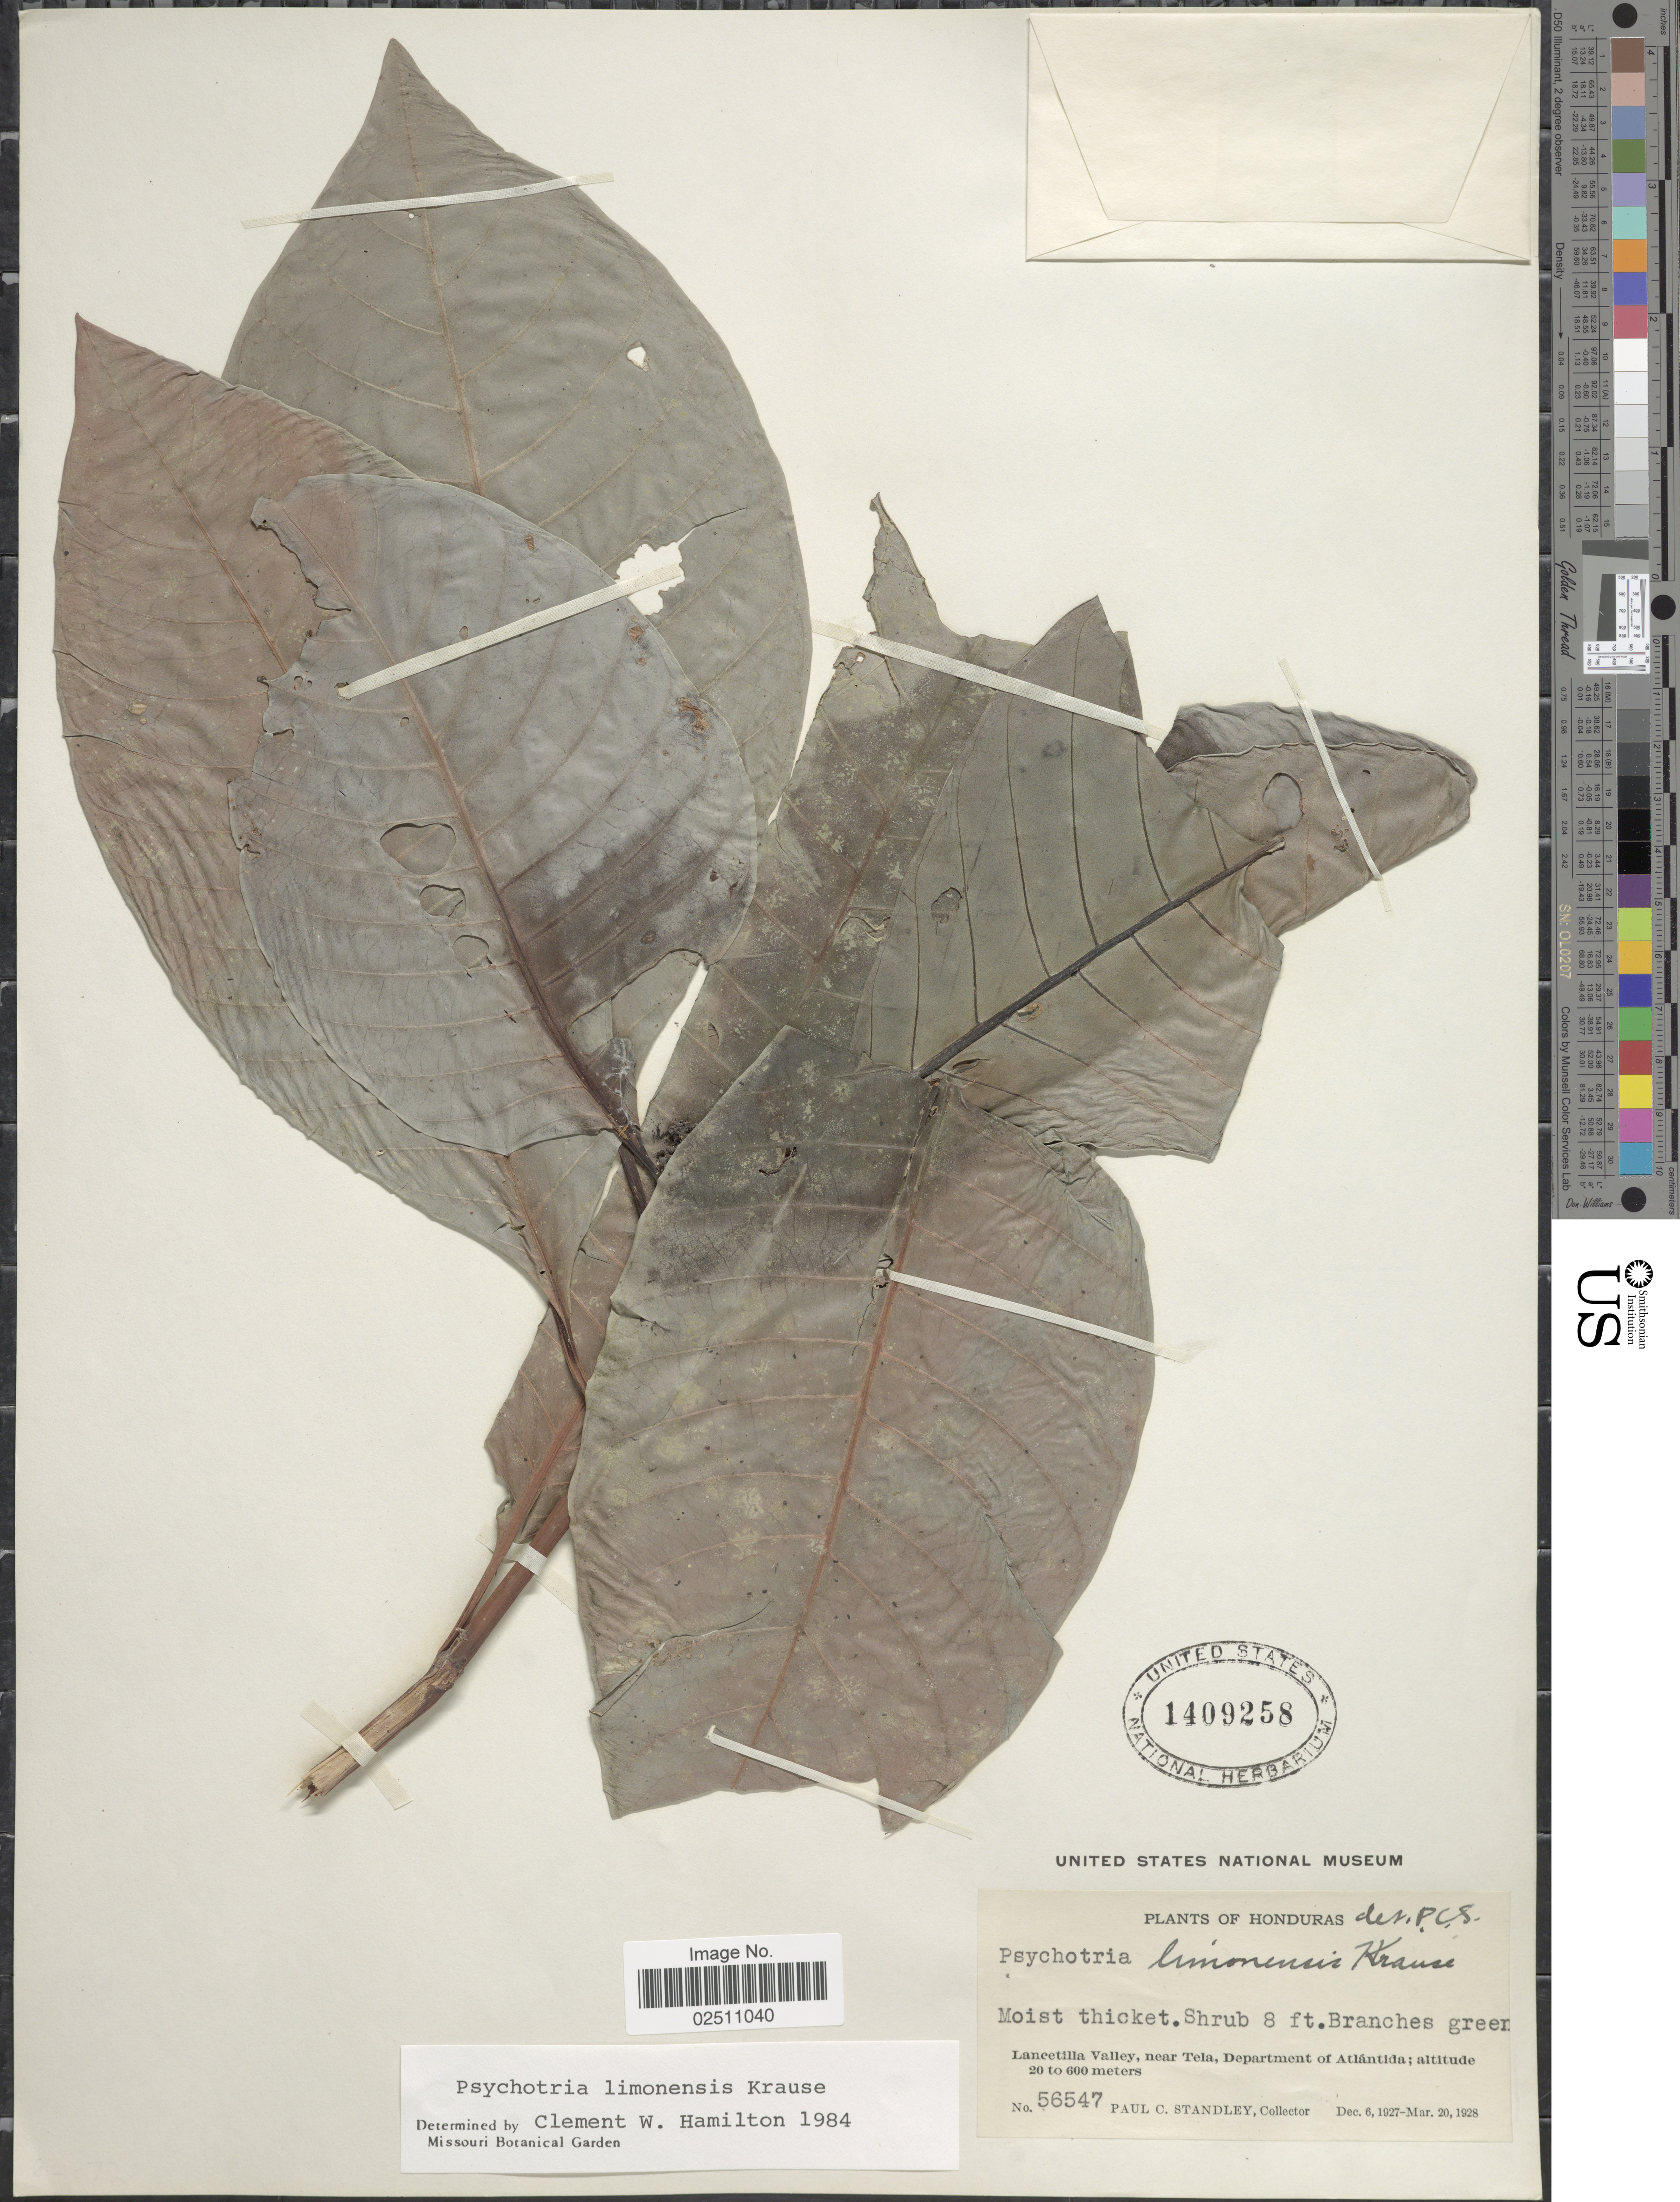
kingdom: Plantae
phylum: Tracheophyta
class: Magnoliopsida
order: Gentianales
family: Rubiaceae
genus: Psychotria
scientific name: Psychotria limonensis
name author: K. Krause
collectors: P. C. Standley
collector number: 56547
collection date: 1927-12-06/1928-03-20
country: Honduras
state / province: Atlántida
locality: Lancetilla Valley, near Tela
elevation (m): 20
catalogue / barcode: US 1409258